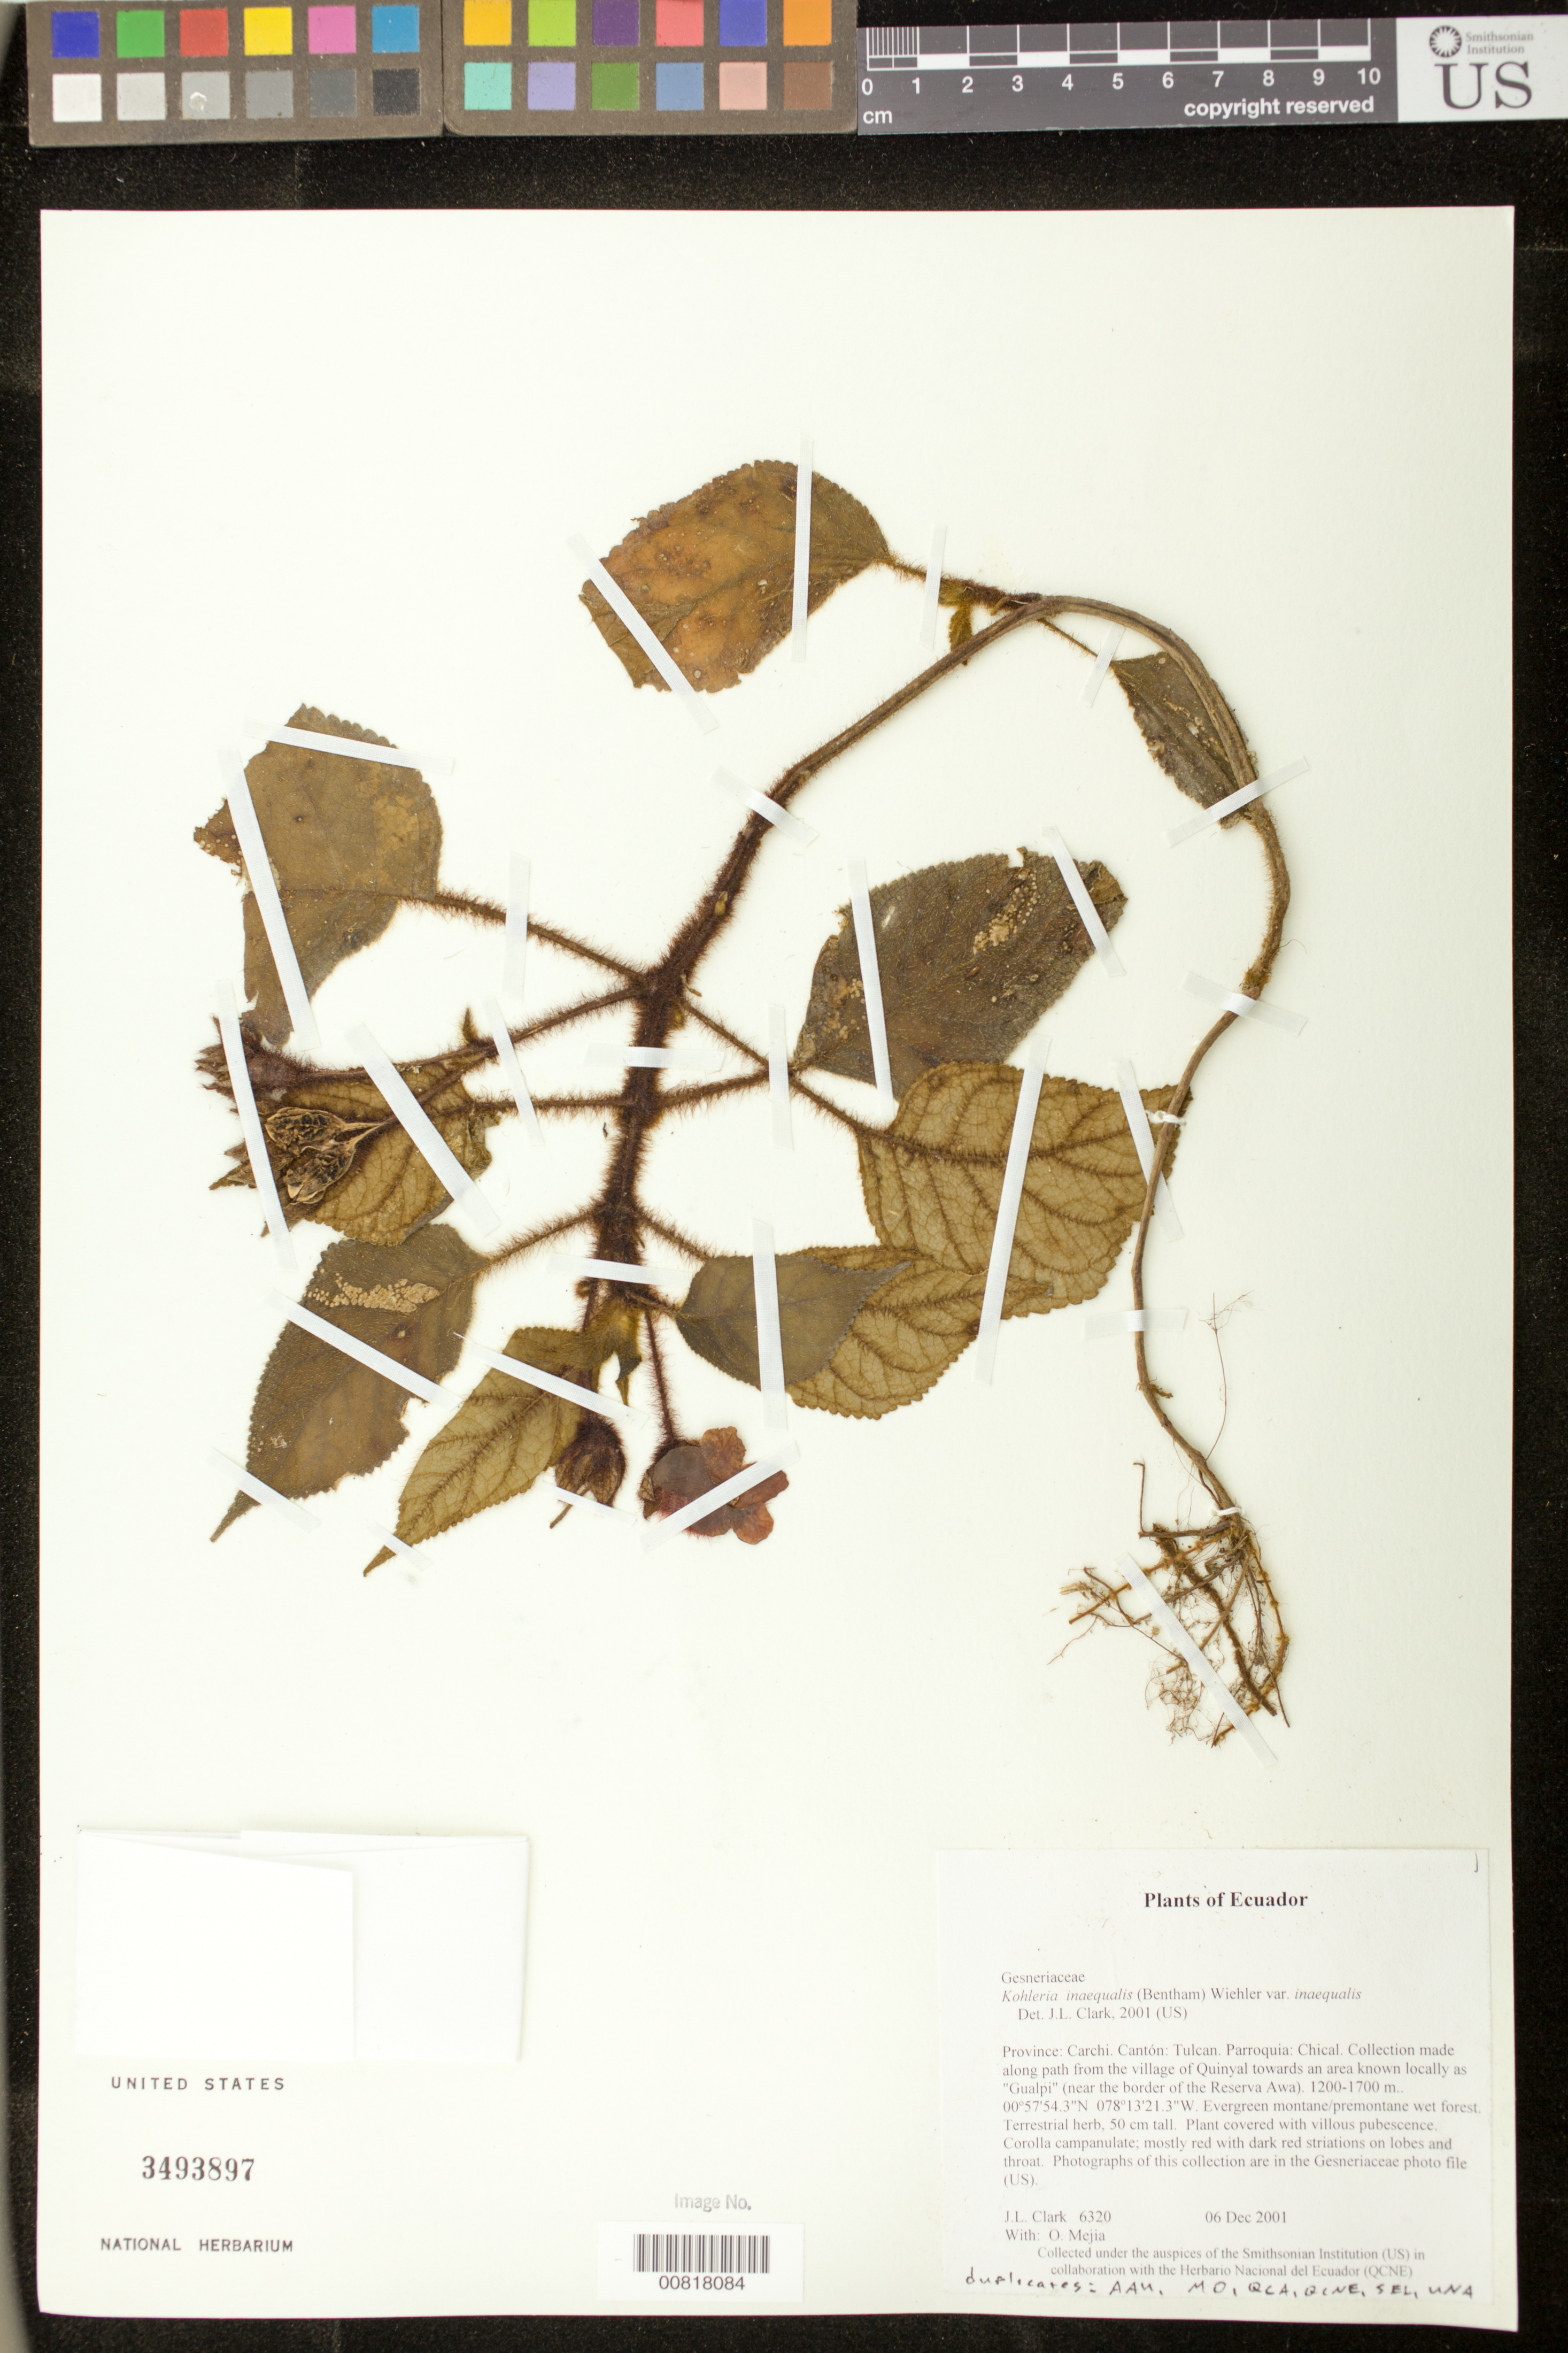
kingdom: Plantae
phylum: Tracheophyta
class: Magnoliopsida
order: Lamiales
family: Gesneriaceae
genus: Kohleria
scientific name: Kohleria inaequalis var. inaequalis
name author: (Benth.) Wiehler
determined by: Clark, J. L., (SEL), The Marie Selby Botanical Garden (UNITED STATES)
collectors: J. L. Clark & O. Mejia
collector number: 6320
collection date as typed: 06 Dec 2001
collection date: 2001-12-06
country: Ecuador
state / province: Carchi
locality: Tulcan. Parroquia: Chical. Collection made along path from the village of Quinyal towards an area known locally as "Gualpi" (near the border of the Reserva Awa).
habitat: Evergreen montane/premontane wet forest.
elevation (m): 1200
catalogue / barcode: US 3493897